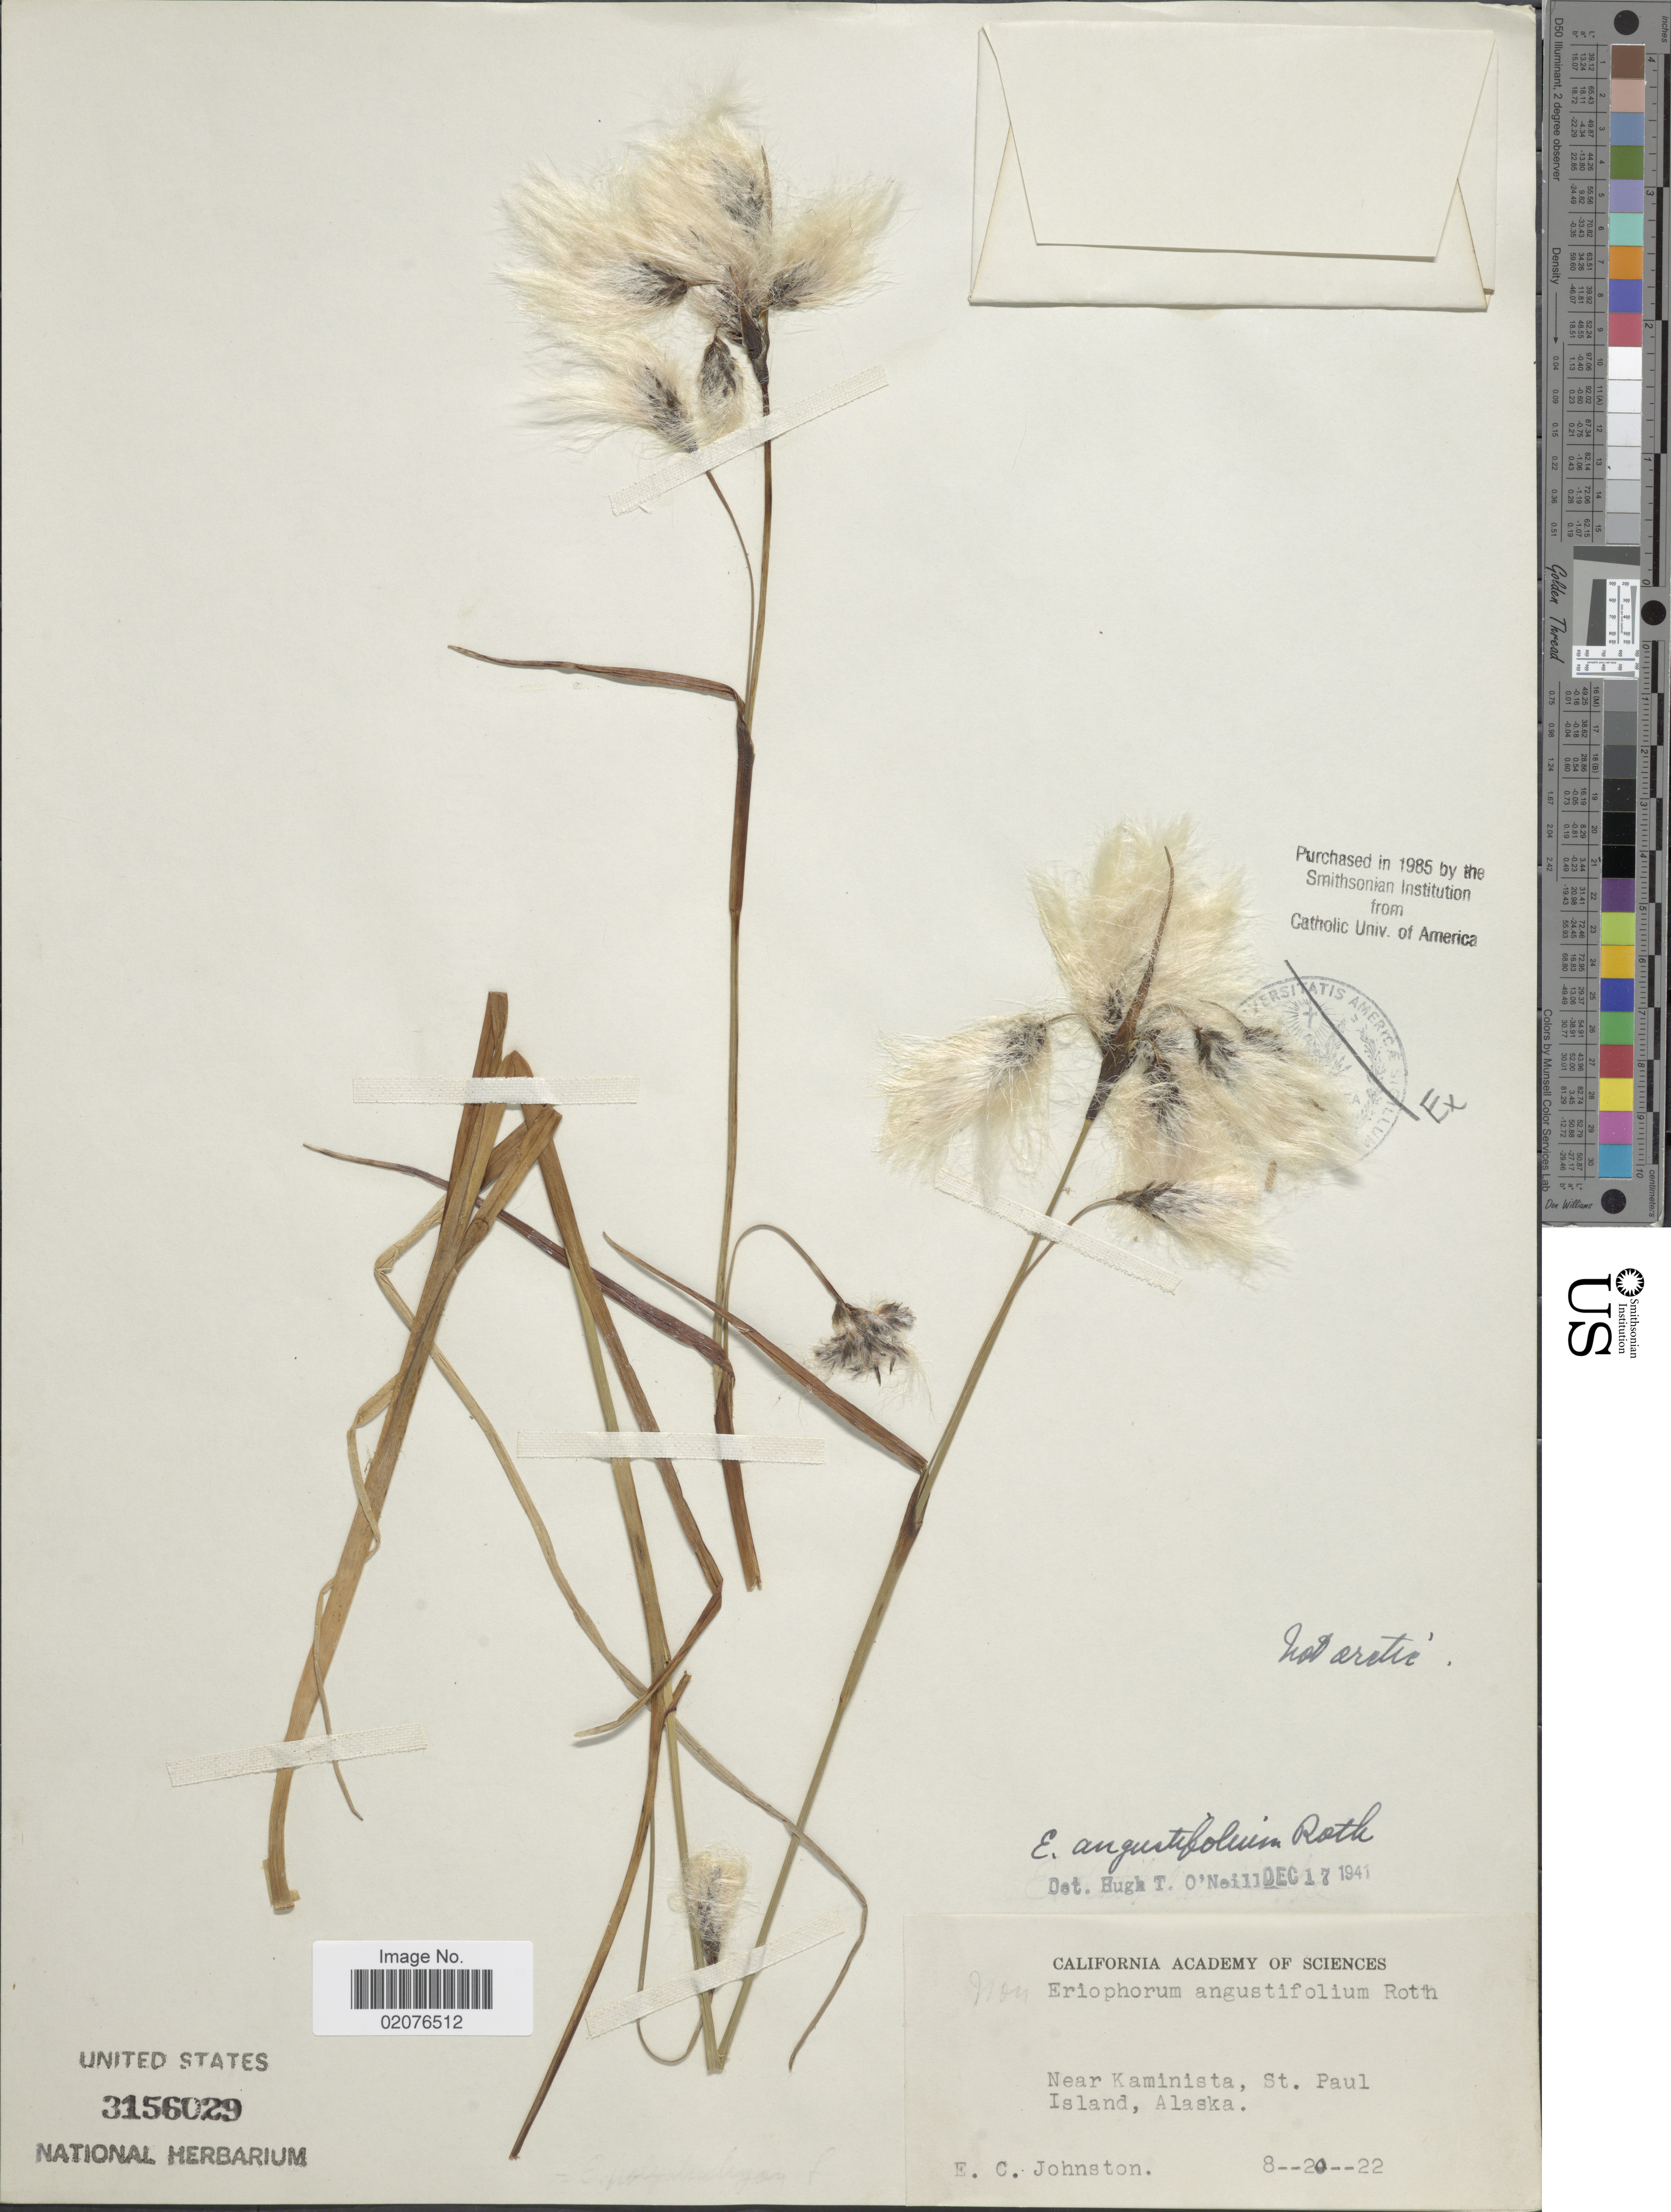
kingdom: Plantae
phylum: Tracheophyta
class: Liliopsida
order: Poales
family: Cyperaceae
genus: Eriophorum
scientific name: Eriophorum angustifolium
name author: Honck.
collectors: E. C. Johnston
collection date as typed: Transcribed d/m/y: 20/8/22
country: United States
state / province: Alaska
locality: Near Kaminista, St. Paul Island.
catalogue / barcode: US 3156029